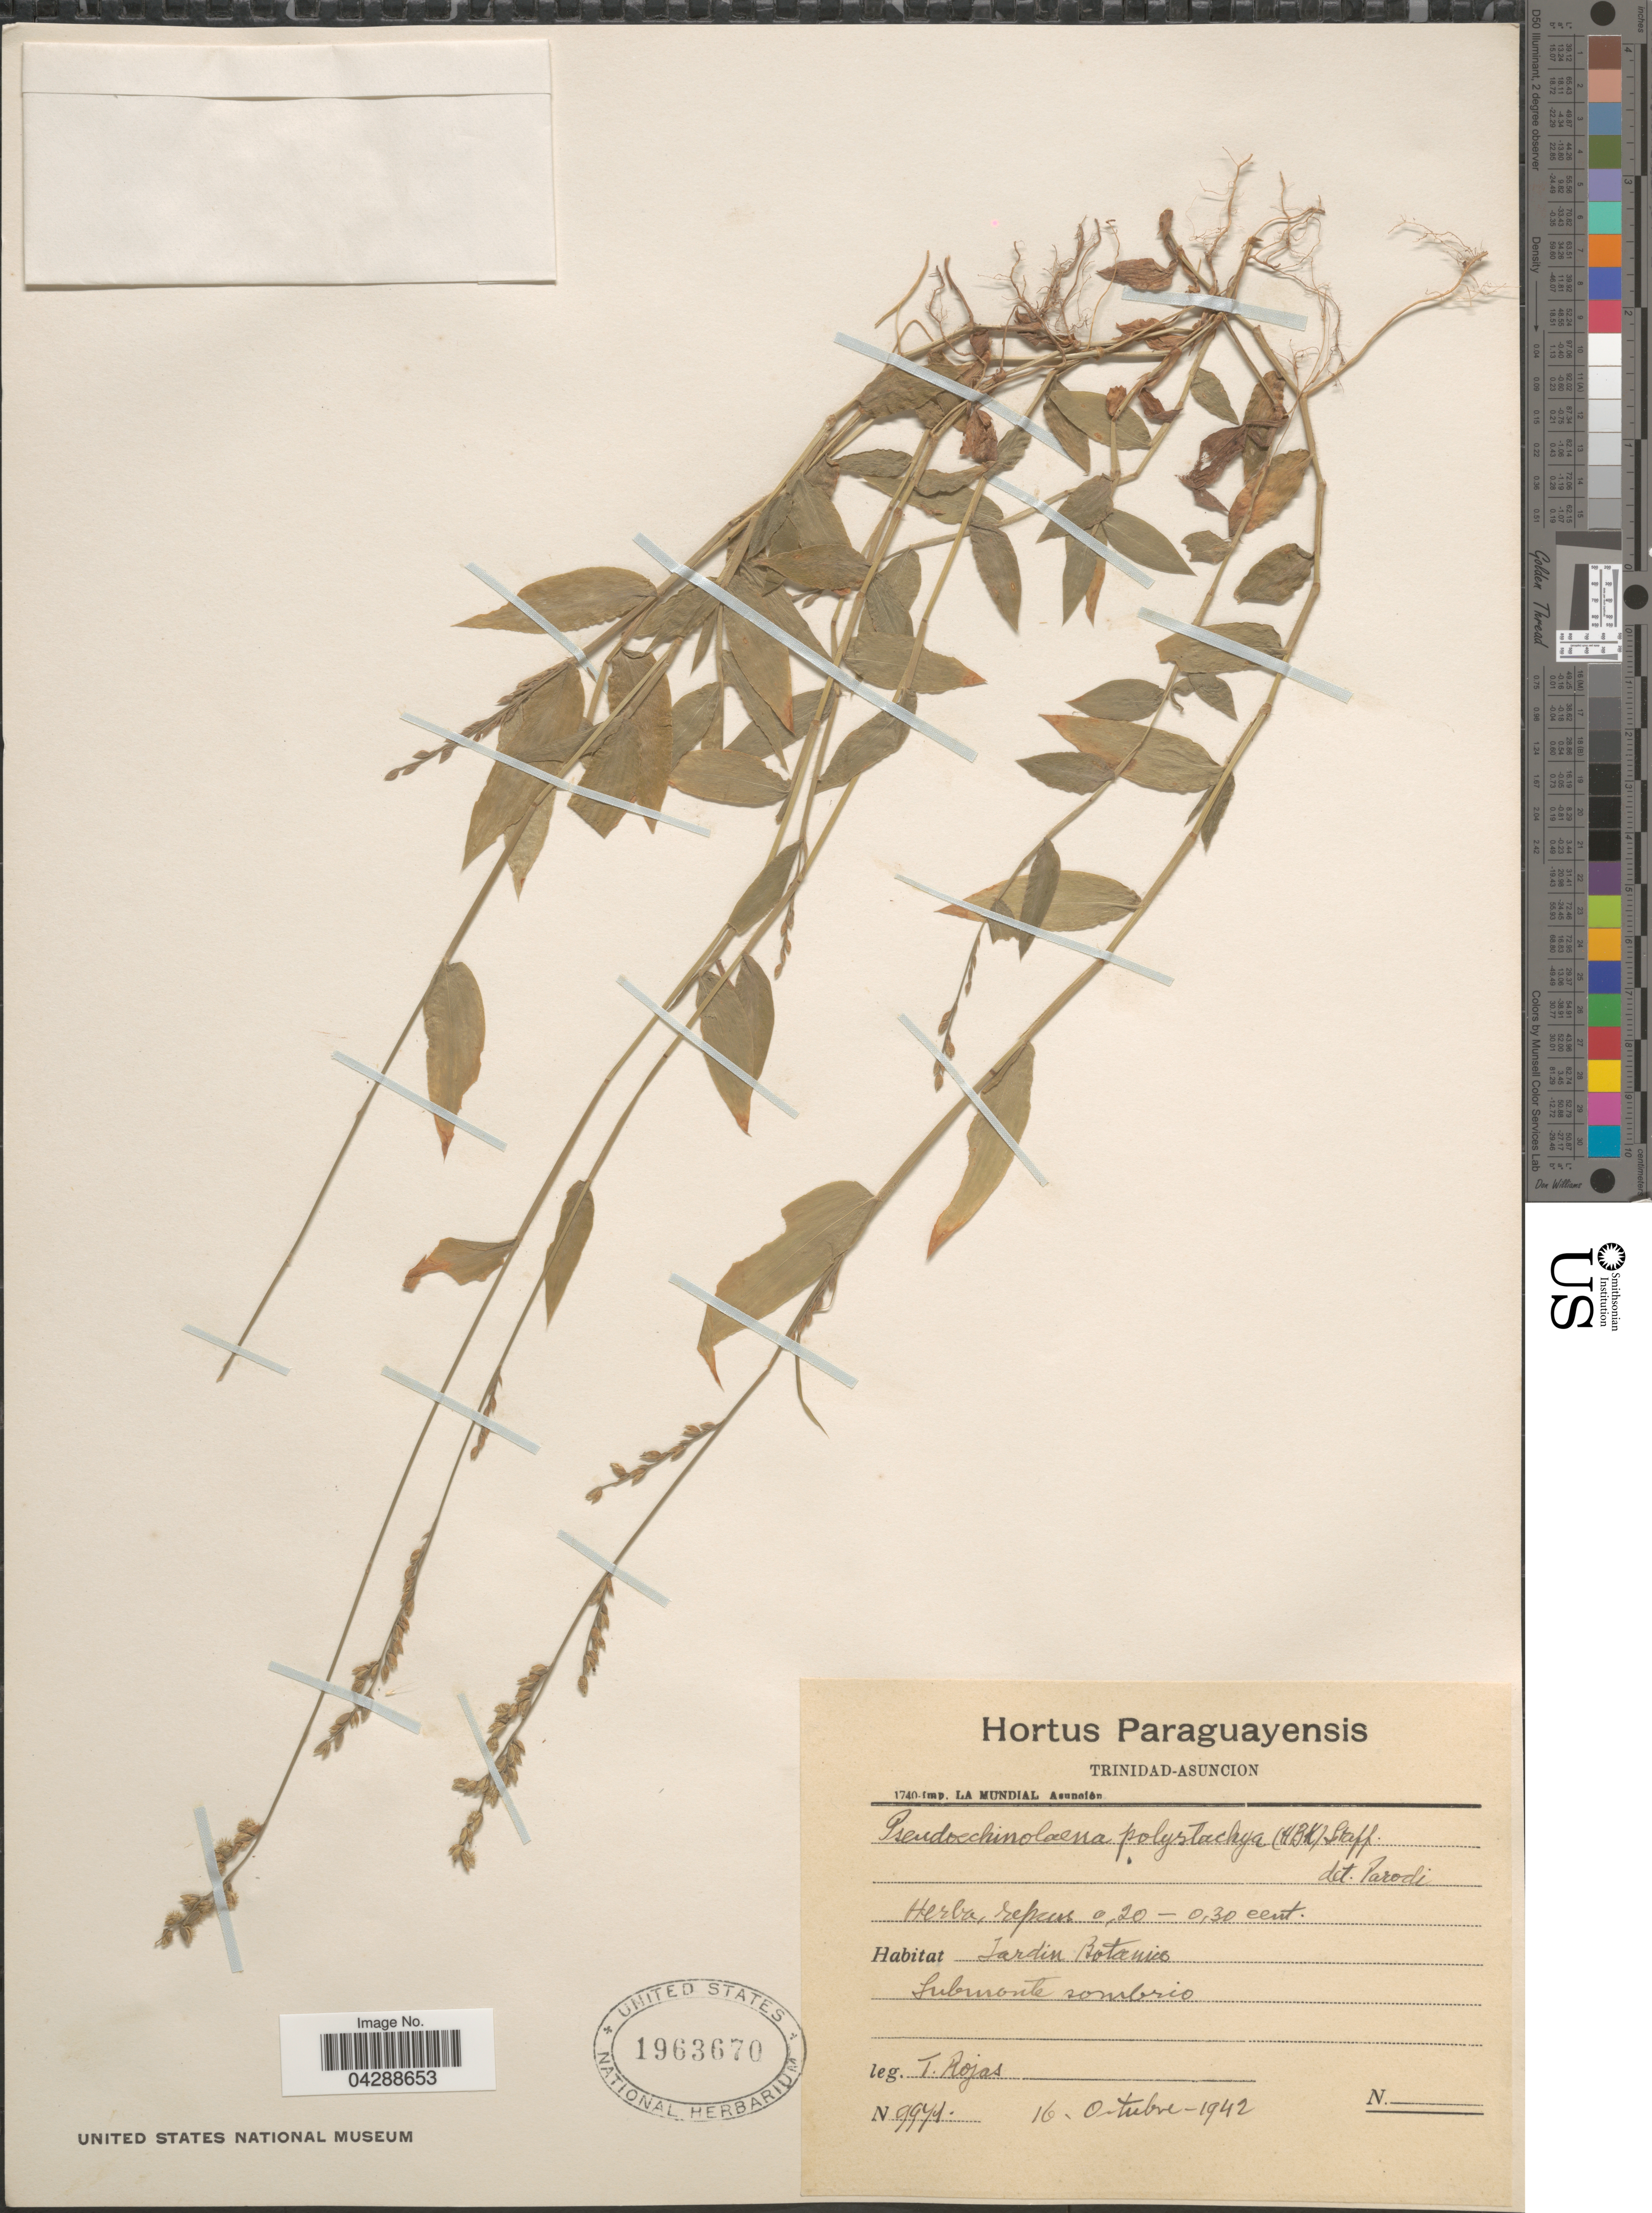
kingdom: Plantae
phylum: Tracheophyta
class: Liliopsida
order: Poales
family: Poaceae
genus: Pseudechinolaena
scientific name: Pseudechinolaena polystachya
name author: (Kunth) Stapf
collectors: T. Rojas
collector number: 9971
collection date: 1942-10-16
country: Paraguay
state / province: Asuncion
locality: Jardin Botanico.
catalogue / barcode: US 1963670